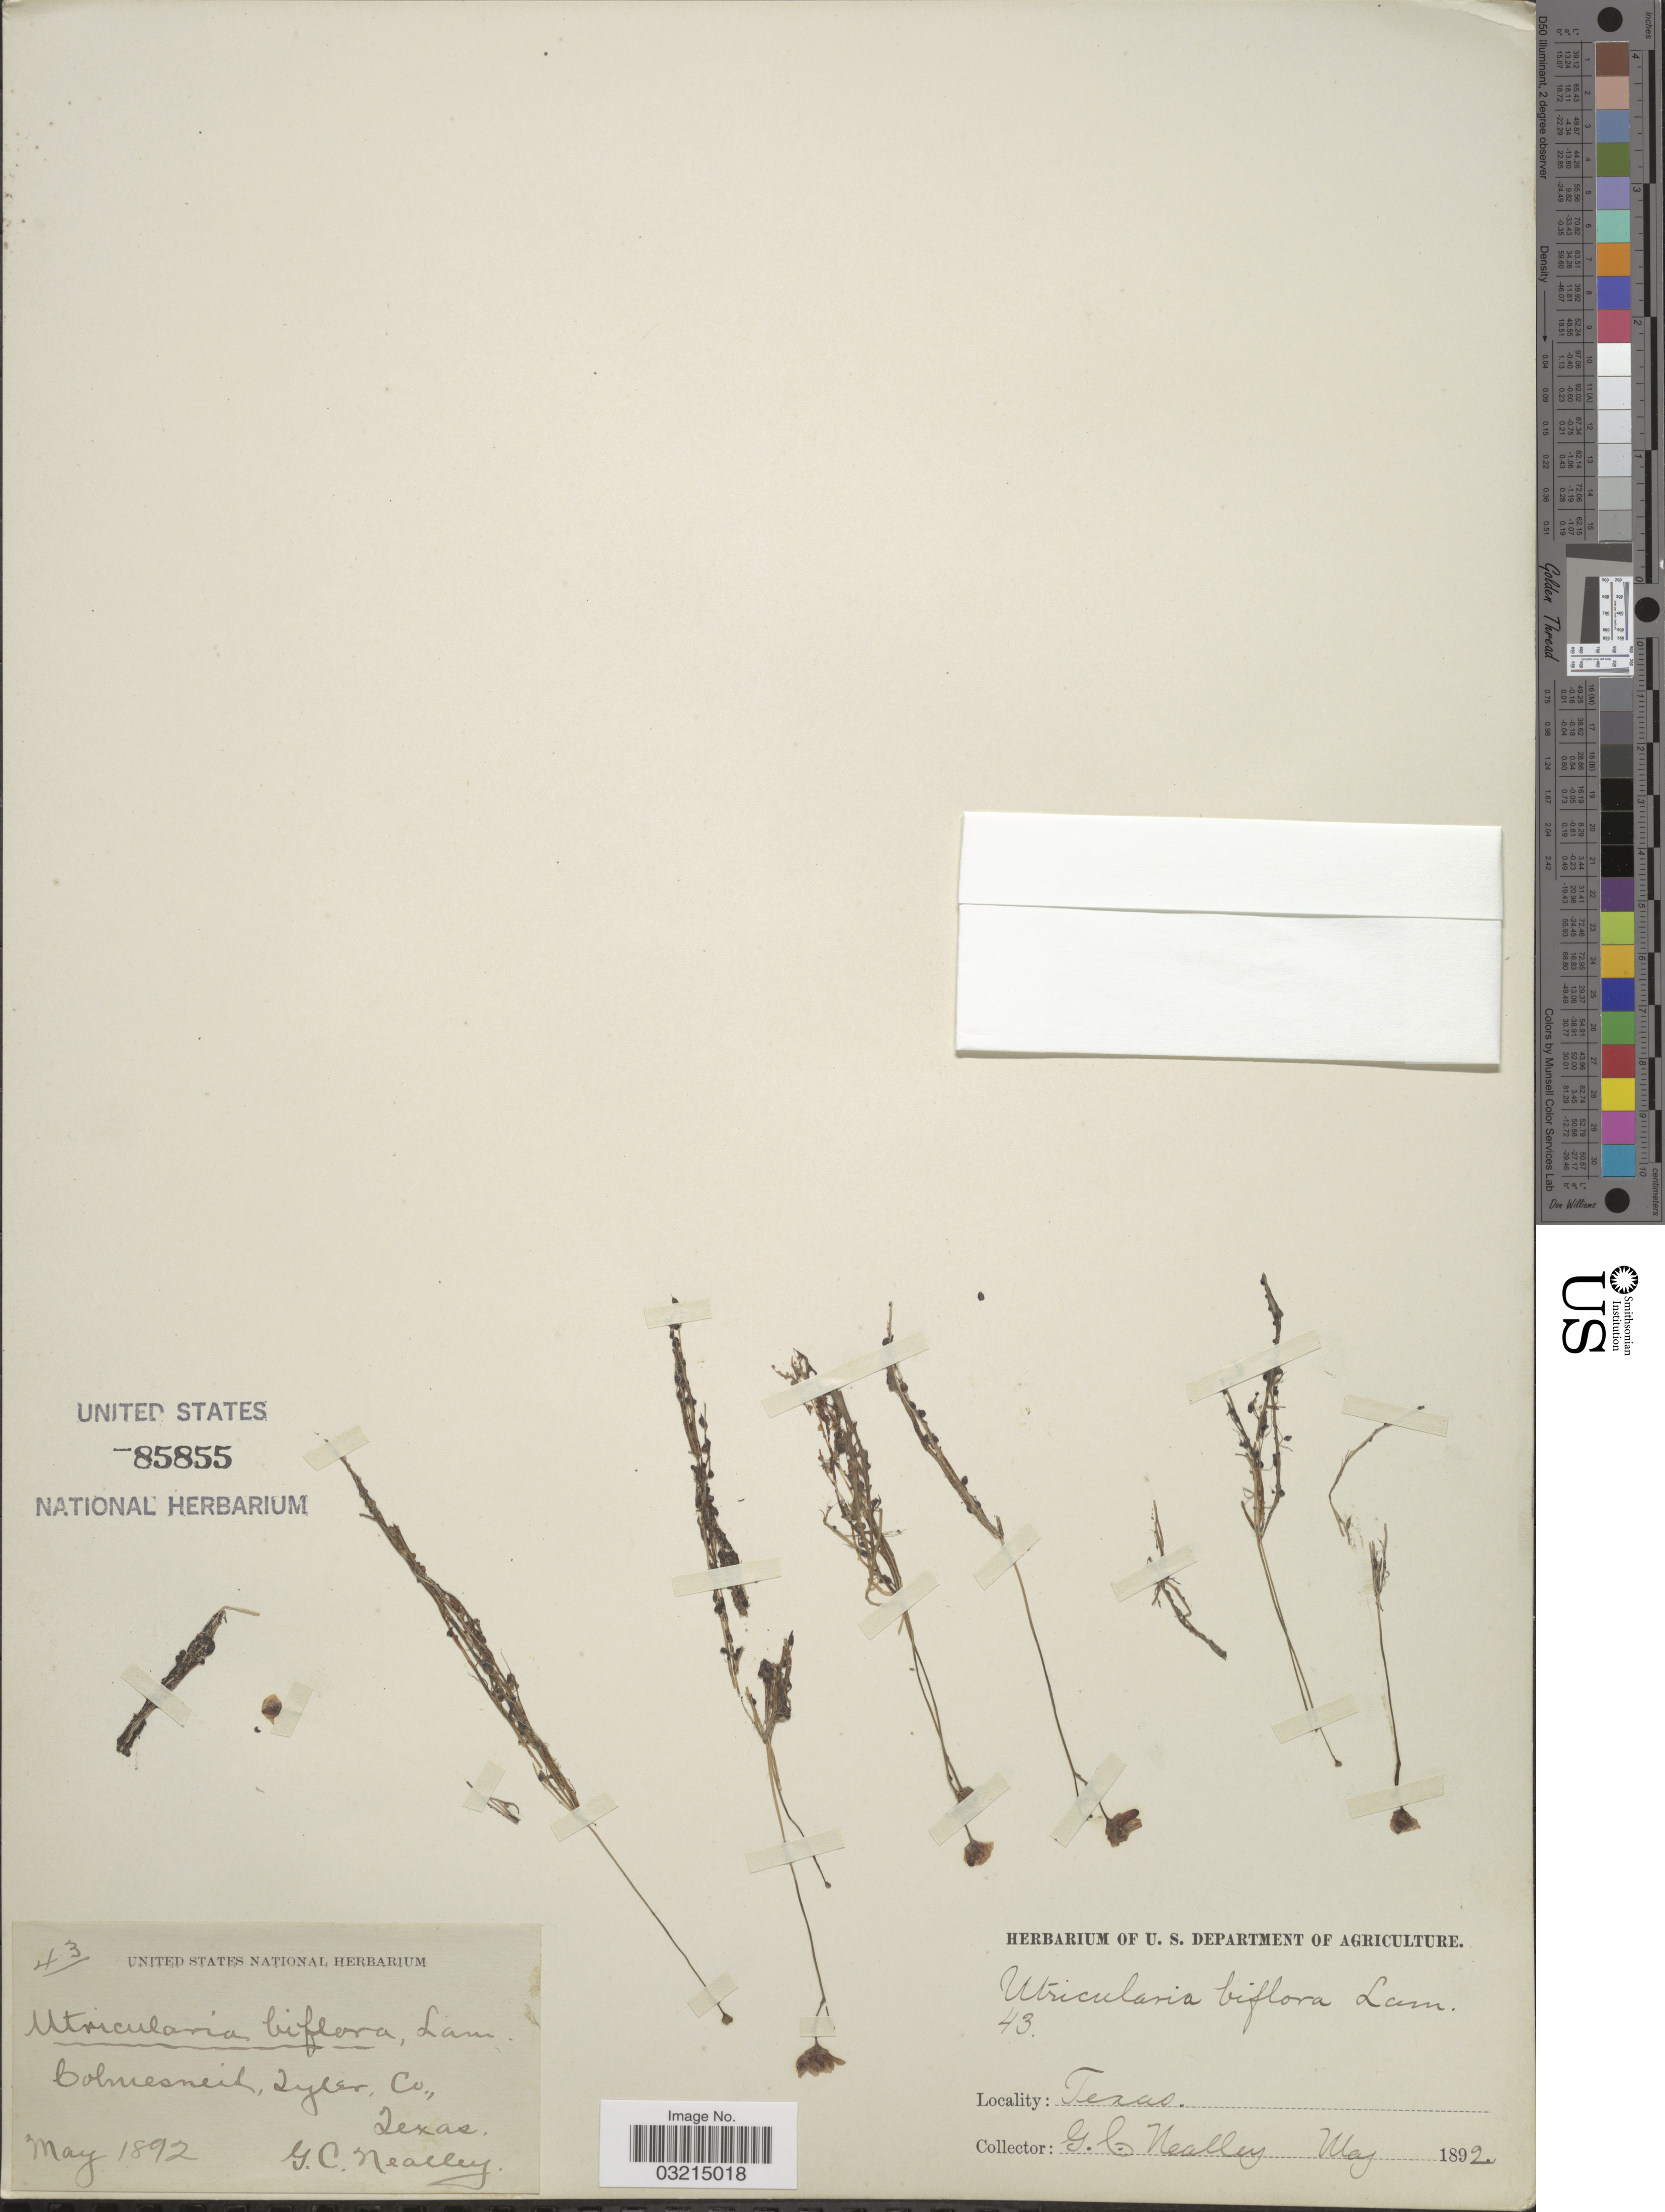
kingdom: Plantae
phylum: Tracheophyta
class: Magnoliopsida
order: Lamiales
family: Lentibulariaceae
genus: Utricularia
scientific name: Utricularia biflora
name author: Lam.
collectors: G. Neally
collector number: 43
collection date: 1892-05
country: United States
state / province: Texas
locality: Colmesneil, Tyler Co.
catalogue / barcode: US 85855